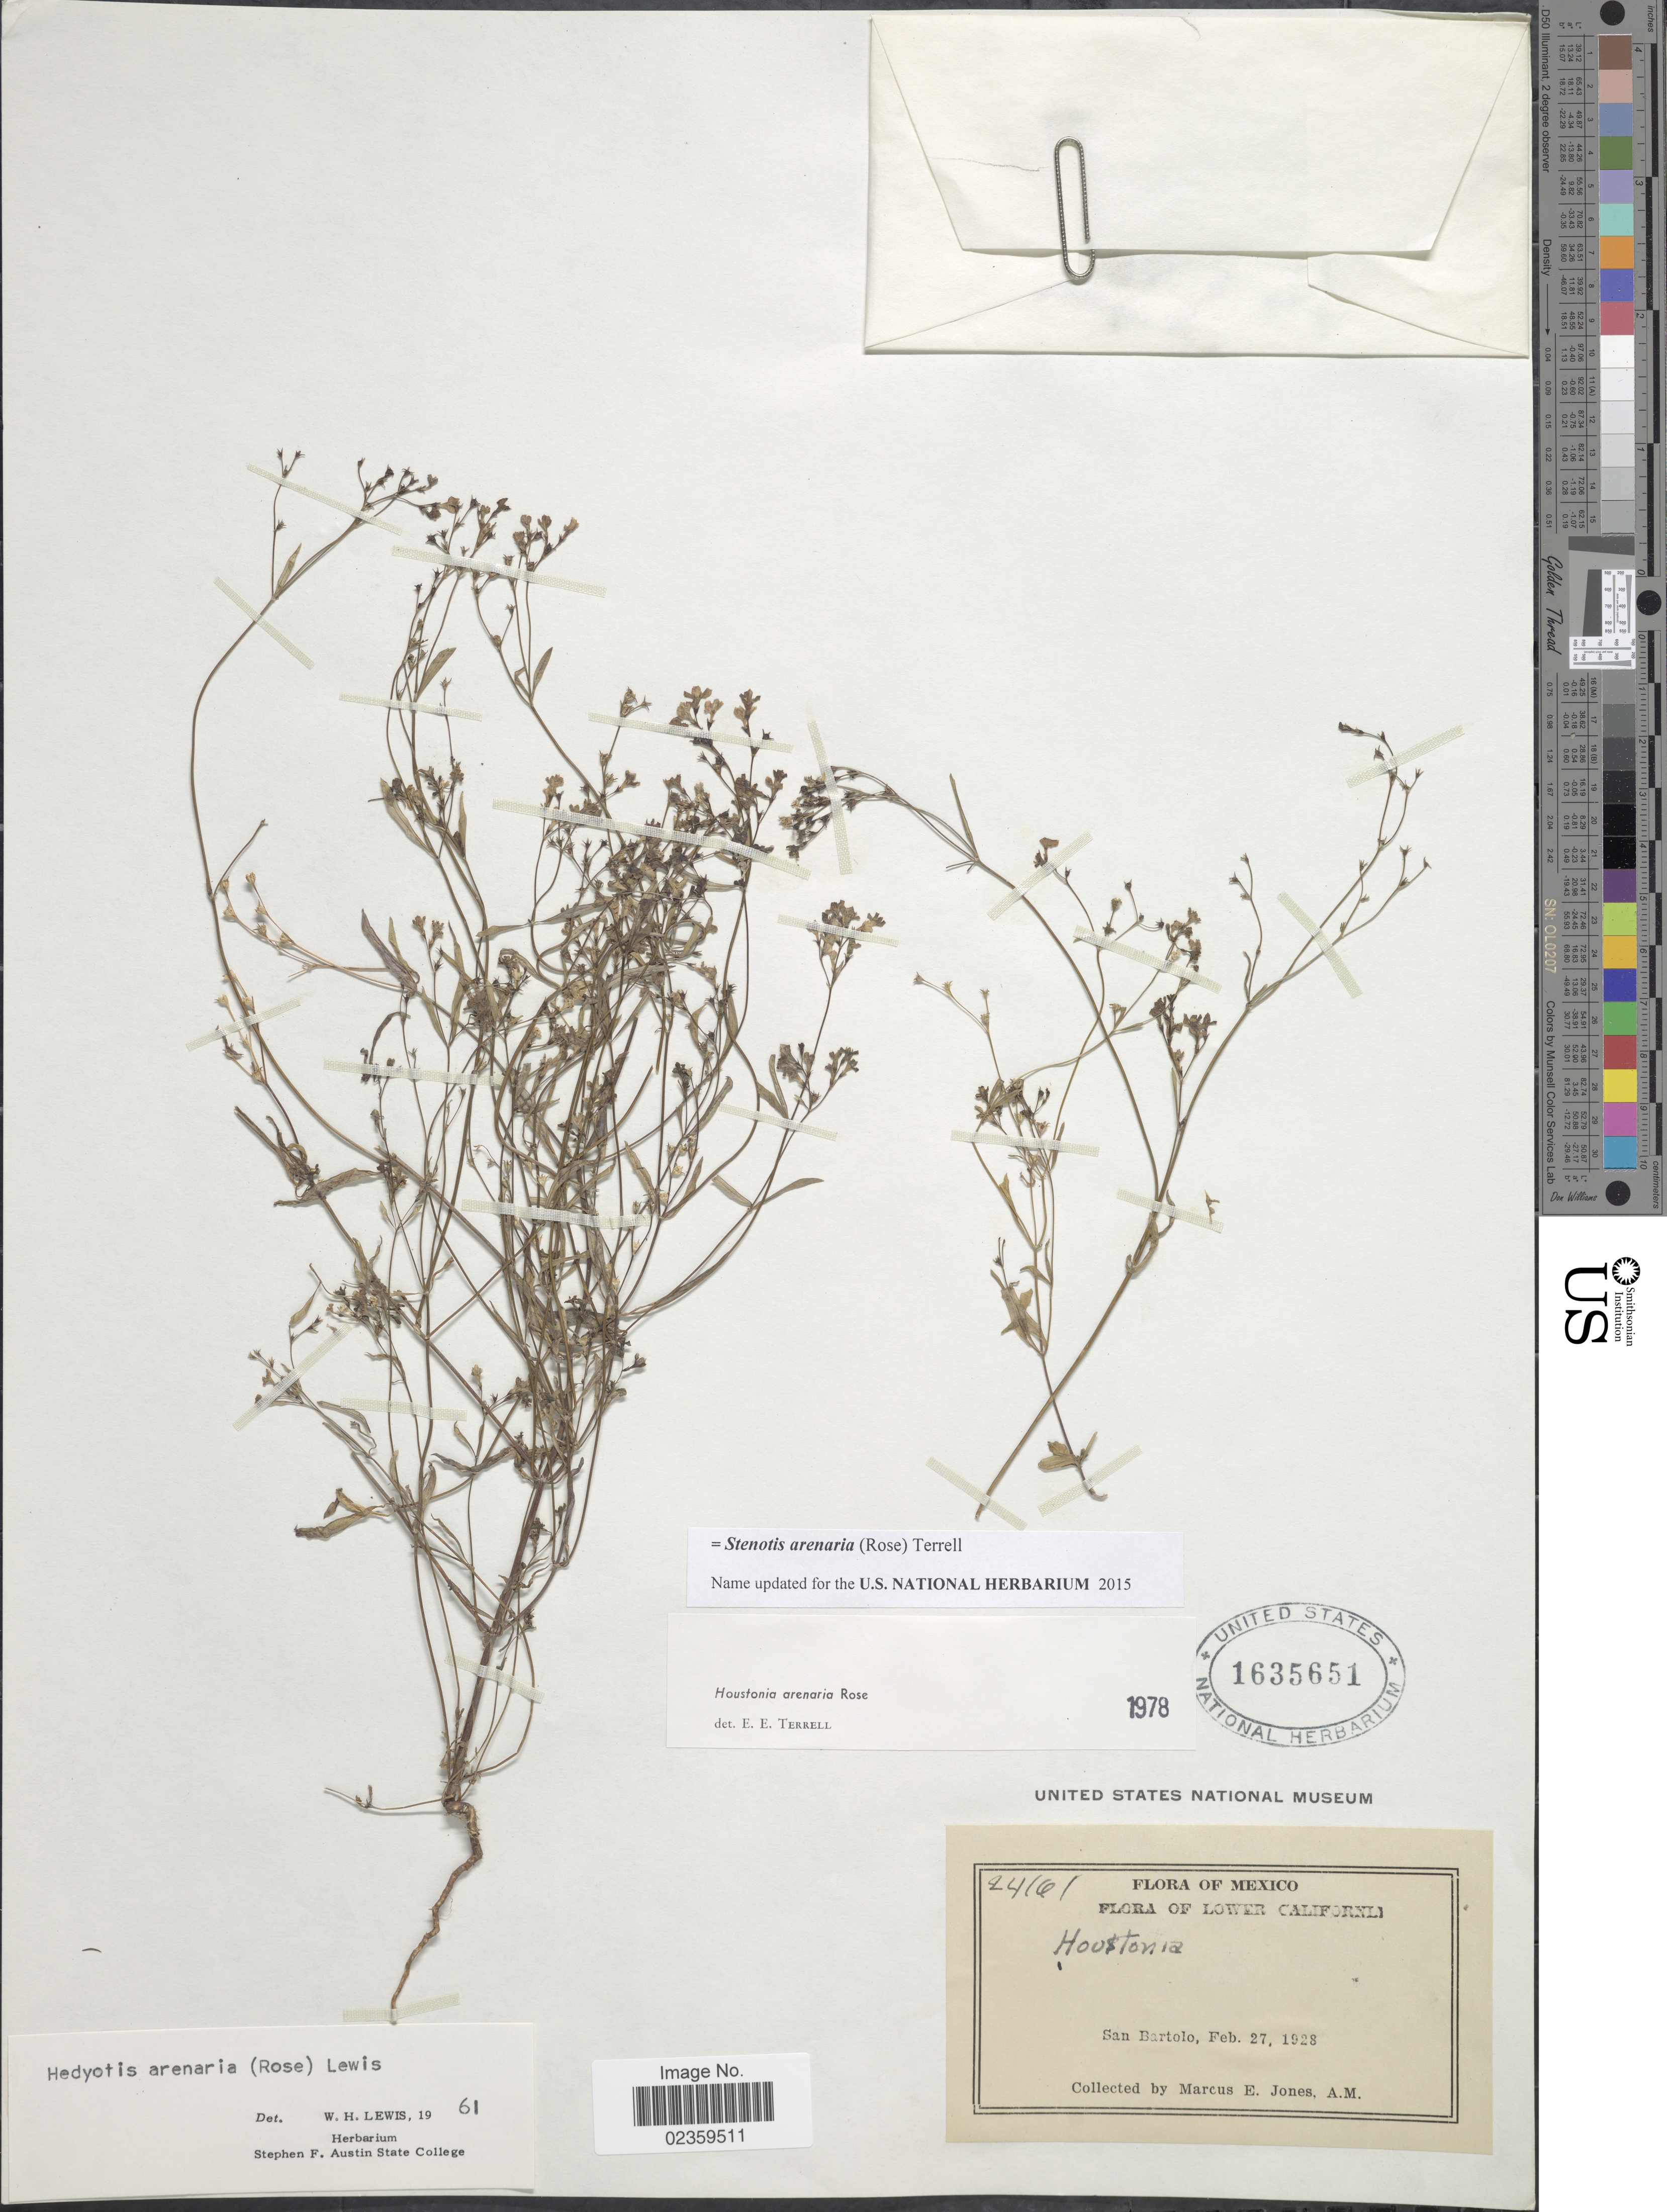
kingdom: Plantae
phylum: Tracheophyta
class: Magnoliopsida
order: Gentianales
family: Rubiaceae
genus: Stenotis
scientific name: Stenotis arenaria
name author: (Rose) Terrell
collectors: M. E. Jones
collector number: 24161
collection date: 1928-02-27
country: Mexico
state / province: Baja California Sur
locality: Lower California. San Bartolo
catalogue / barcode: US 1635651